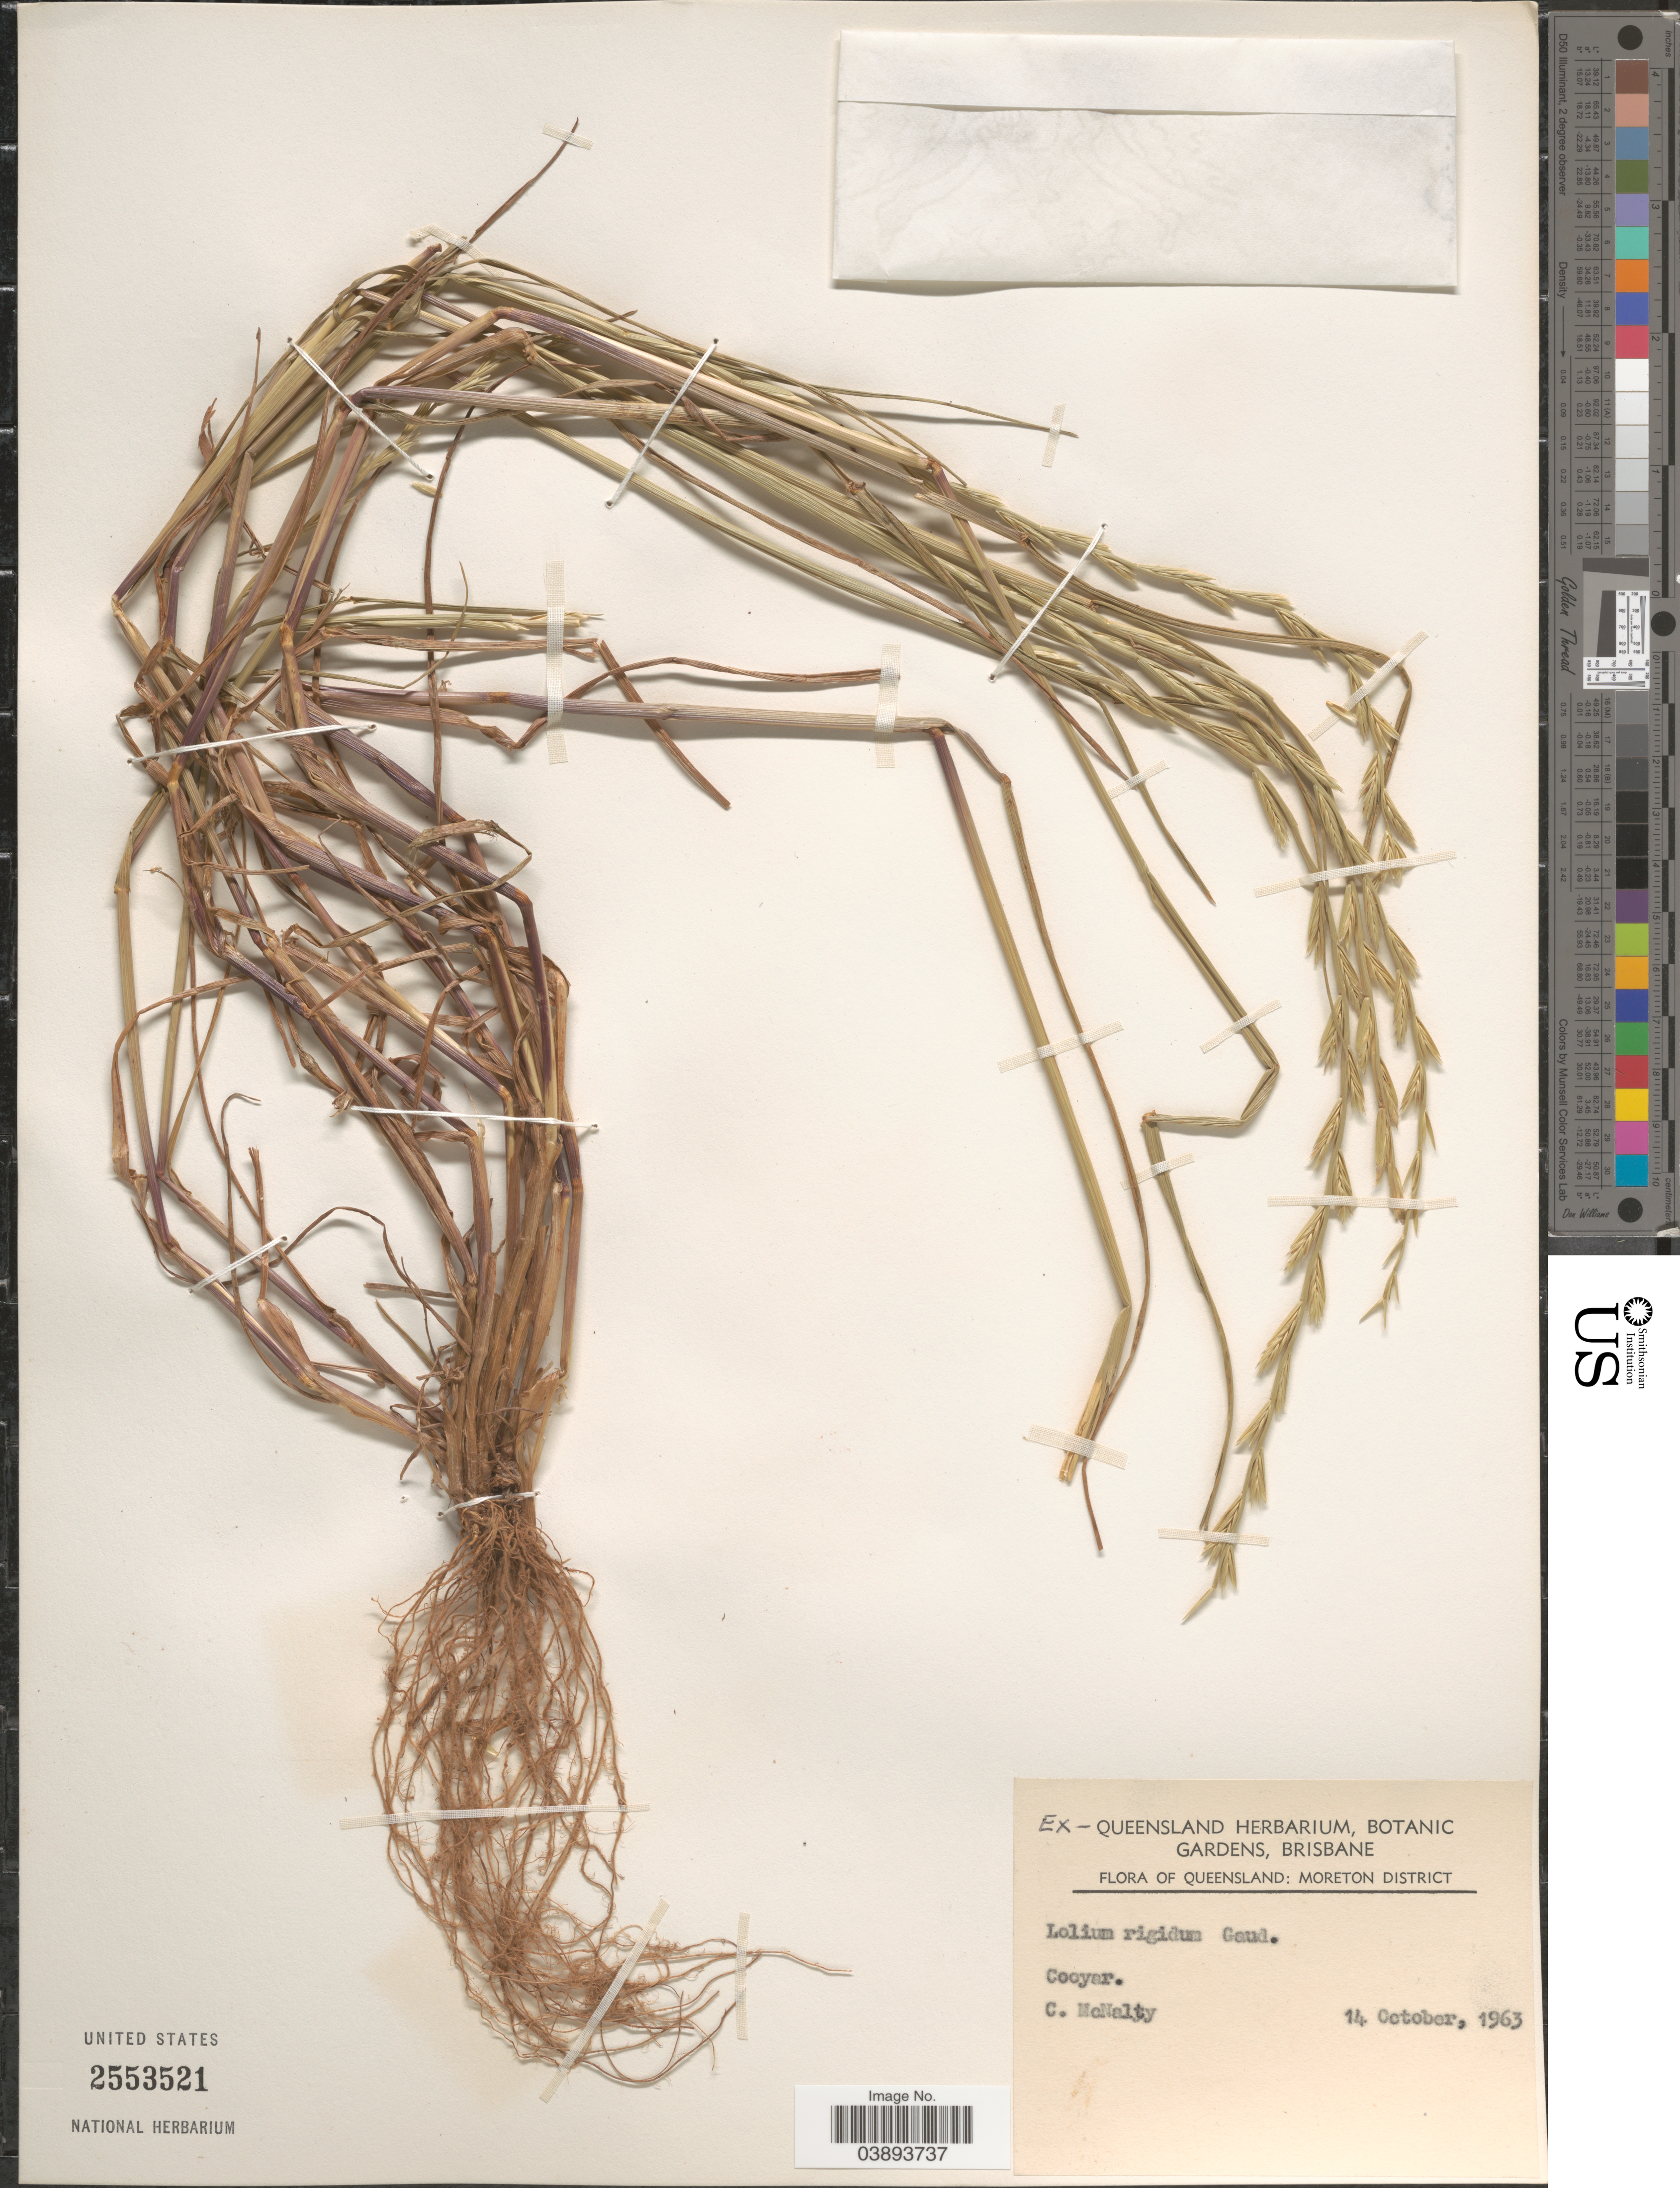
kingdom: Plantae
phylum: Tracheophyta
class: Liliopsida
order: Poales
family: Poaceae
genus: Lolium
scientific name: Lolium rigidum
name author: Gaudin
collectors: C. McNalty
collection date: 1963-10-14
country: Australia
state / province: Queensland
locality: Moreton District. Cooyar.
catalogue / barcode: US 2553521